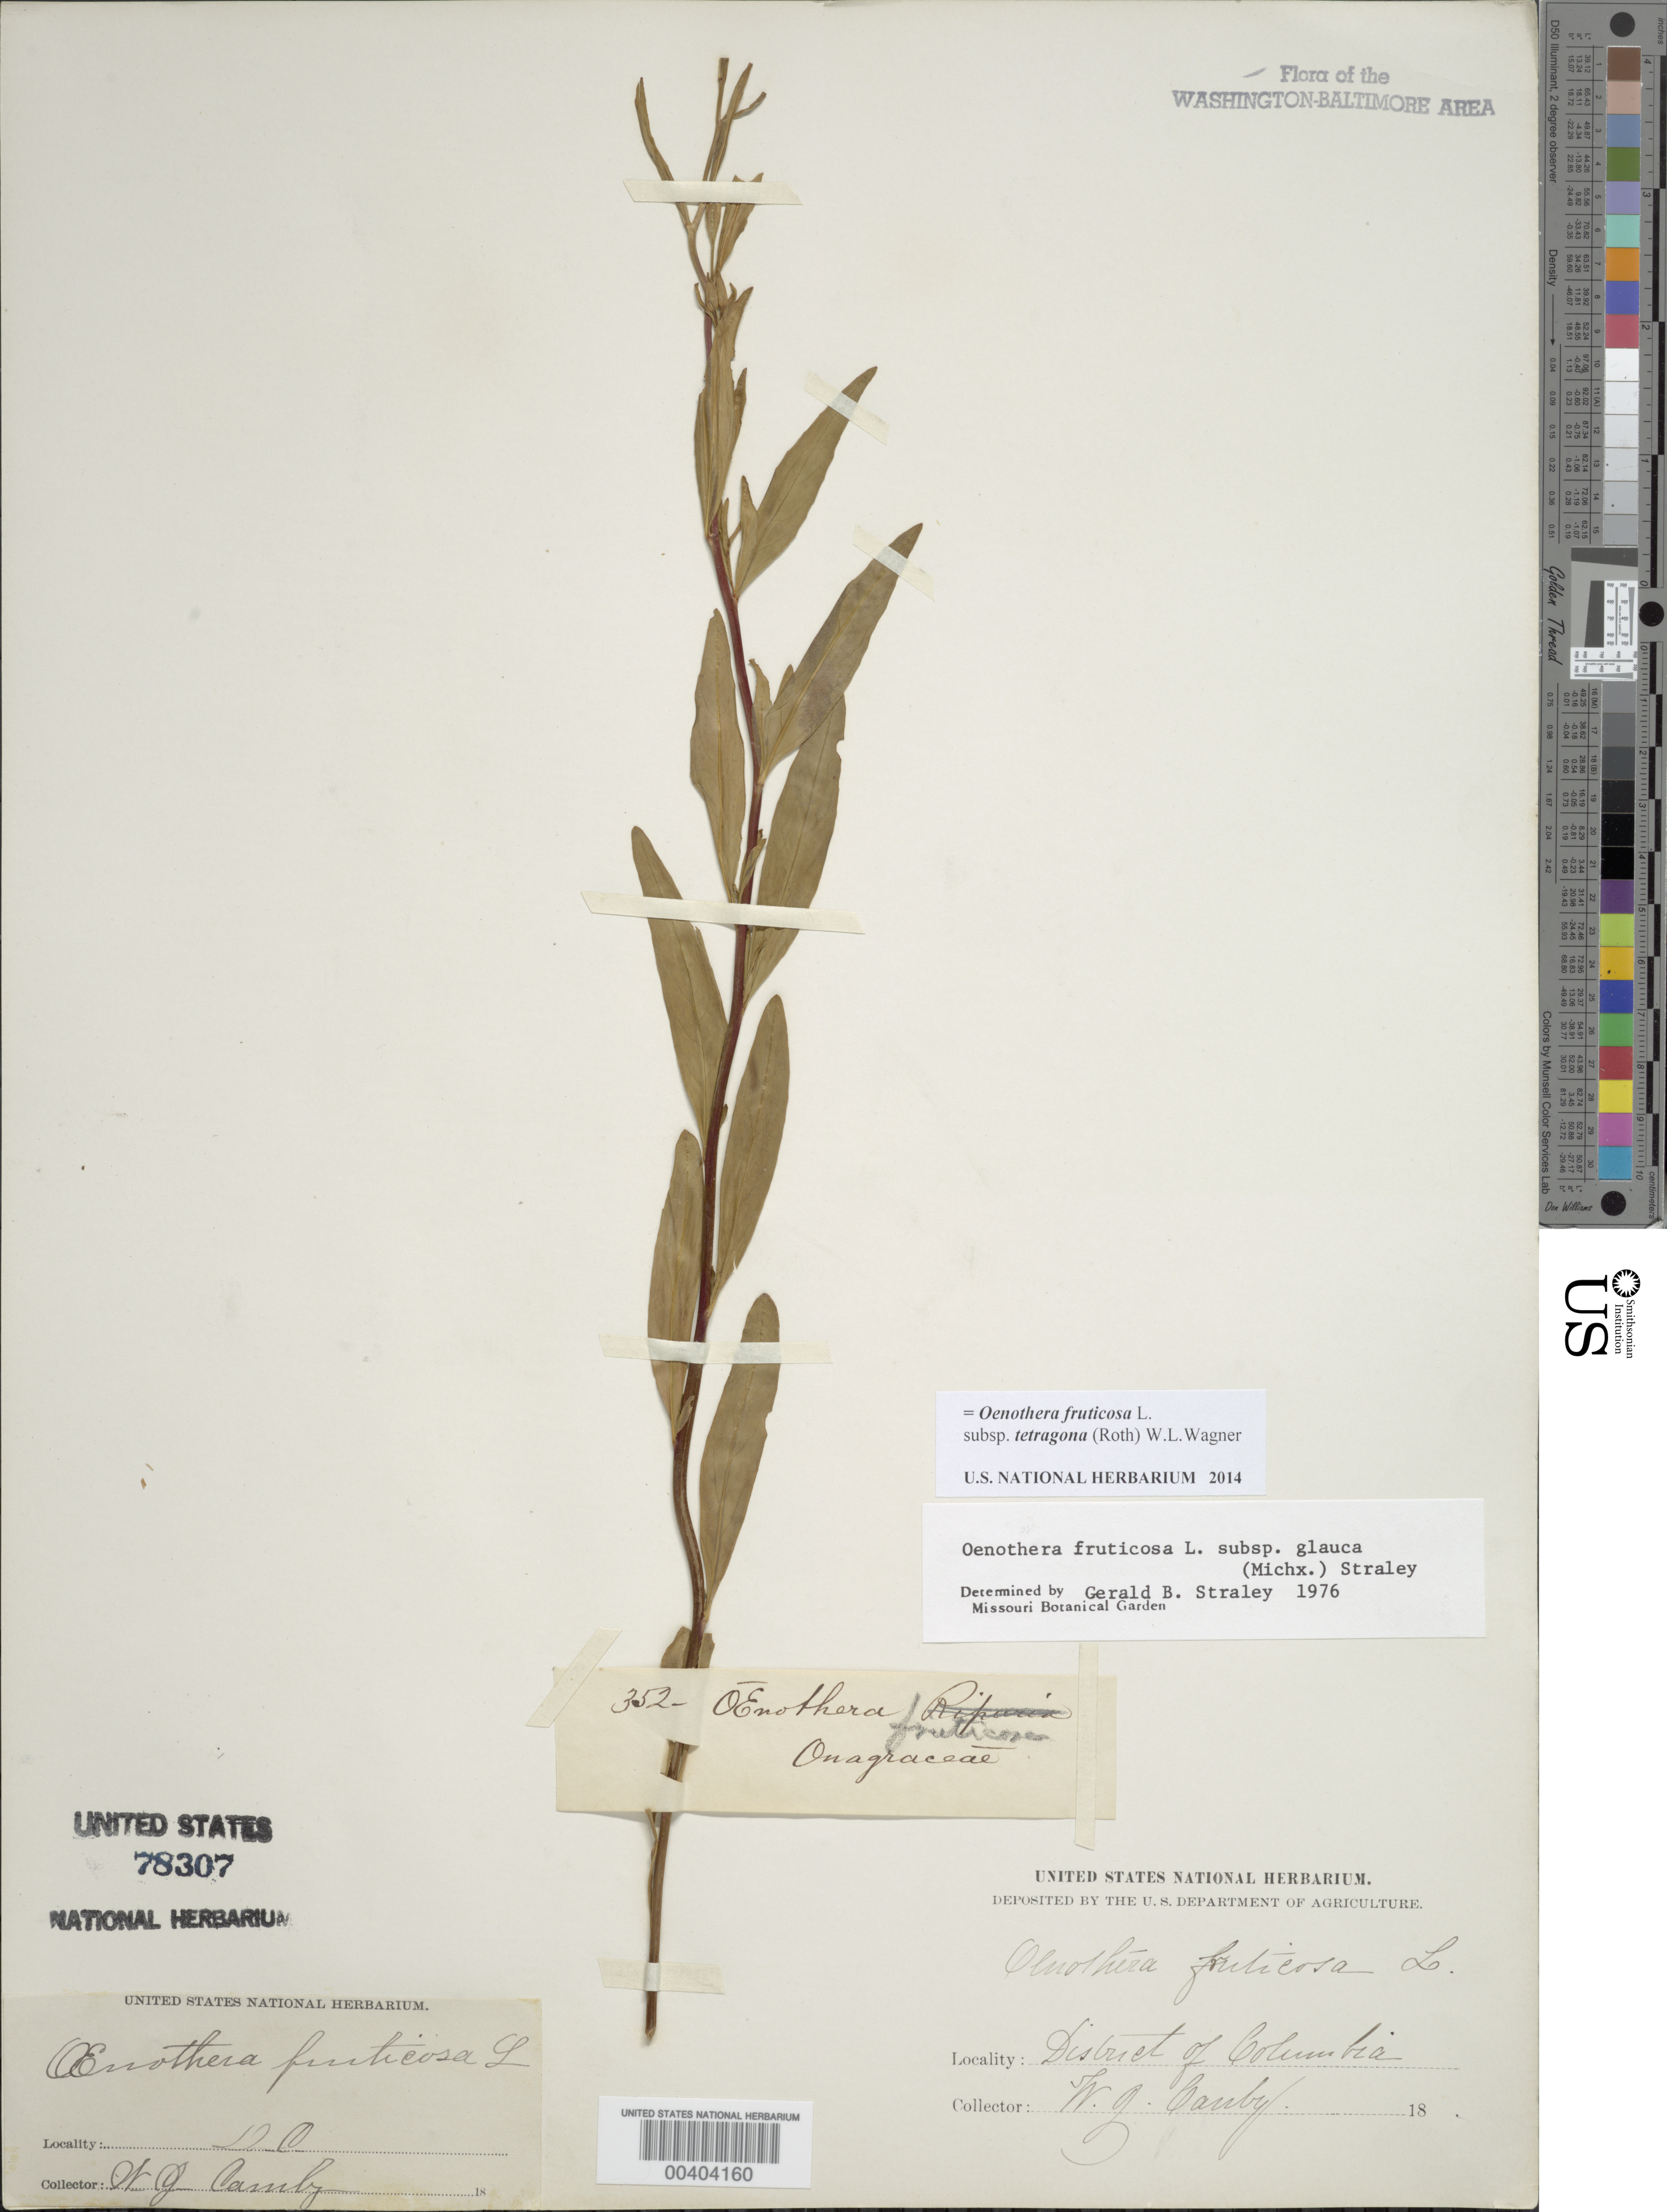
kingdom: Plantae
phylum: Tracheophyta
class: Magnoliopsida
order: Myrtales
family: Onagraceae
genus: Oenothera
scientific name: Oenothera fruticosa subsp. tetragona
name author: (Roth) W.L. Wagner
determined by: Wagner, W. L., (BOT), Smithsonian Institution - National Museum of Natural History (UNITED STATES)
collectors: W. Camby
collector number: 352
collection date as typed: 18--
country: United States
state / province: District of Columbia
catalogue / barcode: US 78307